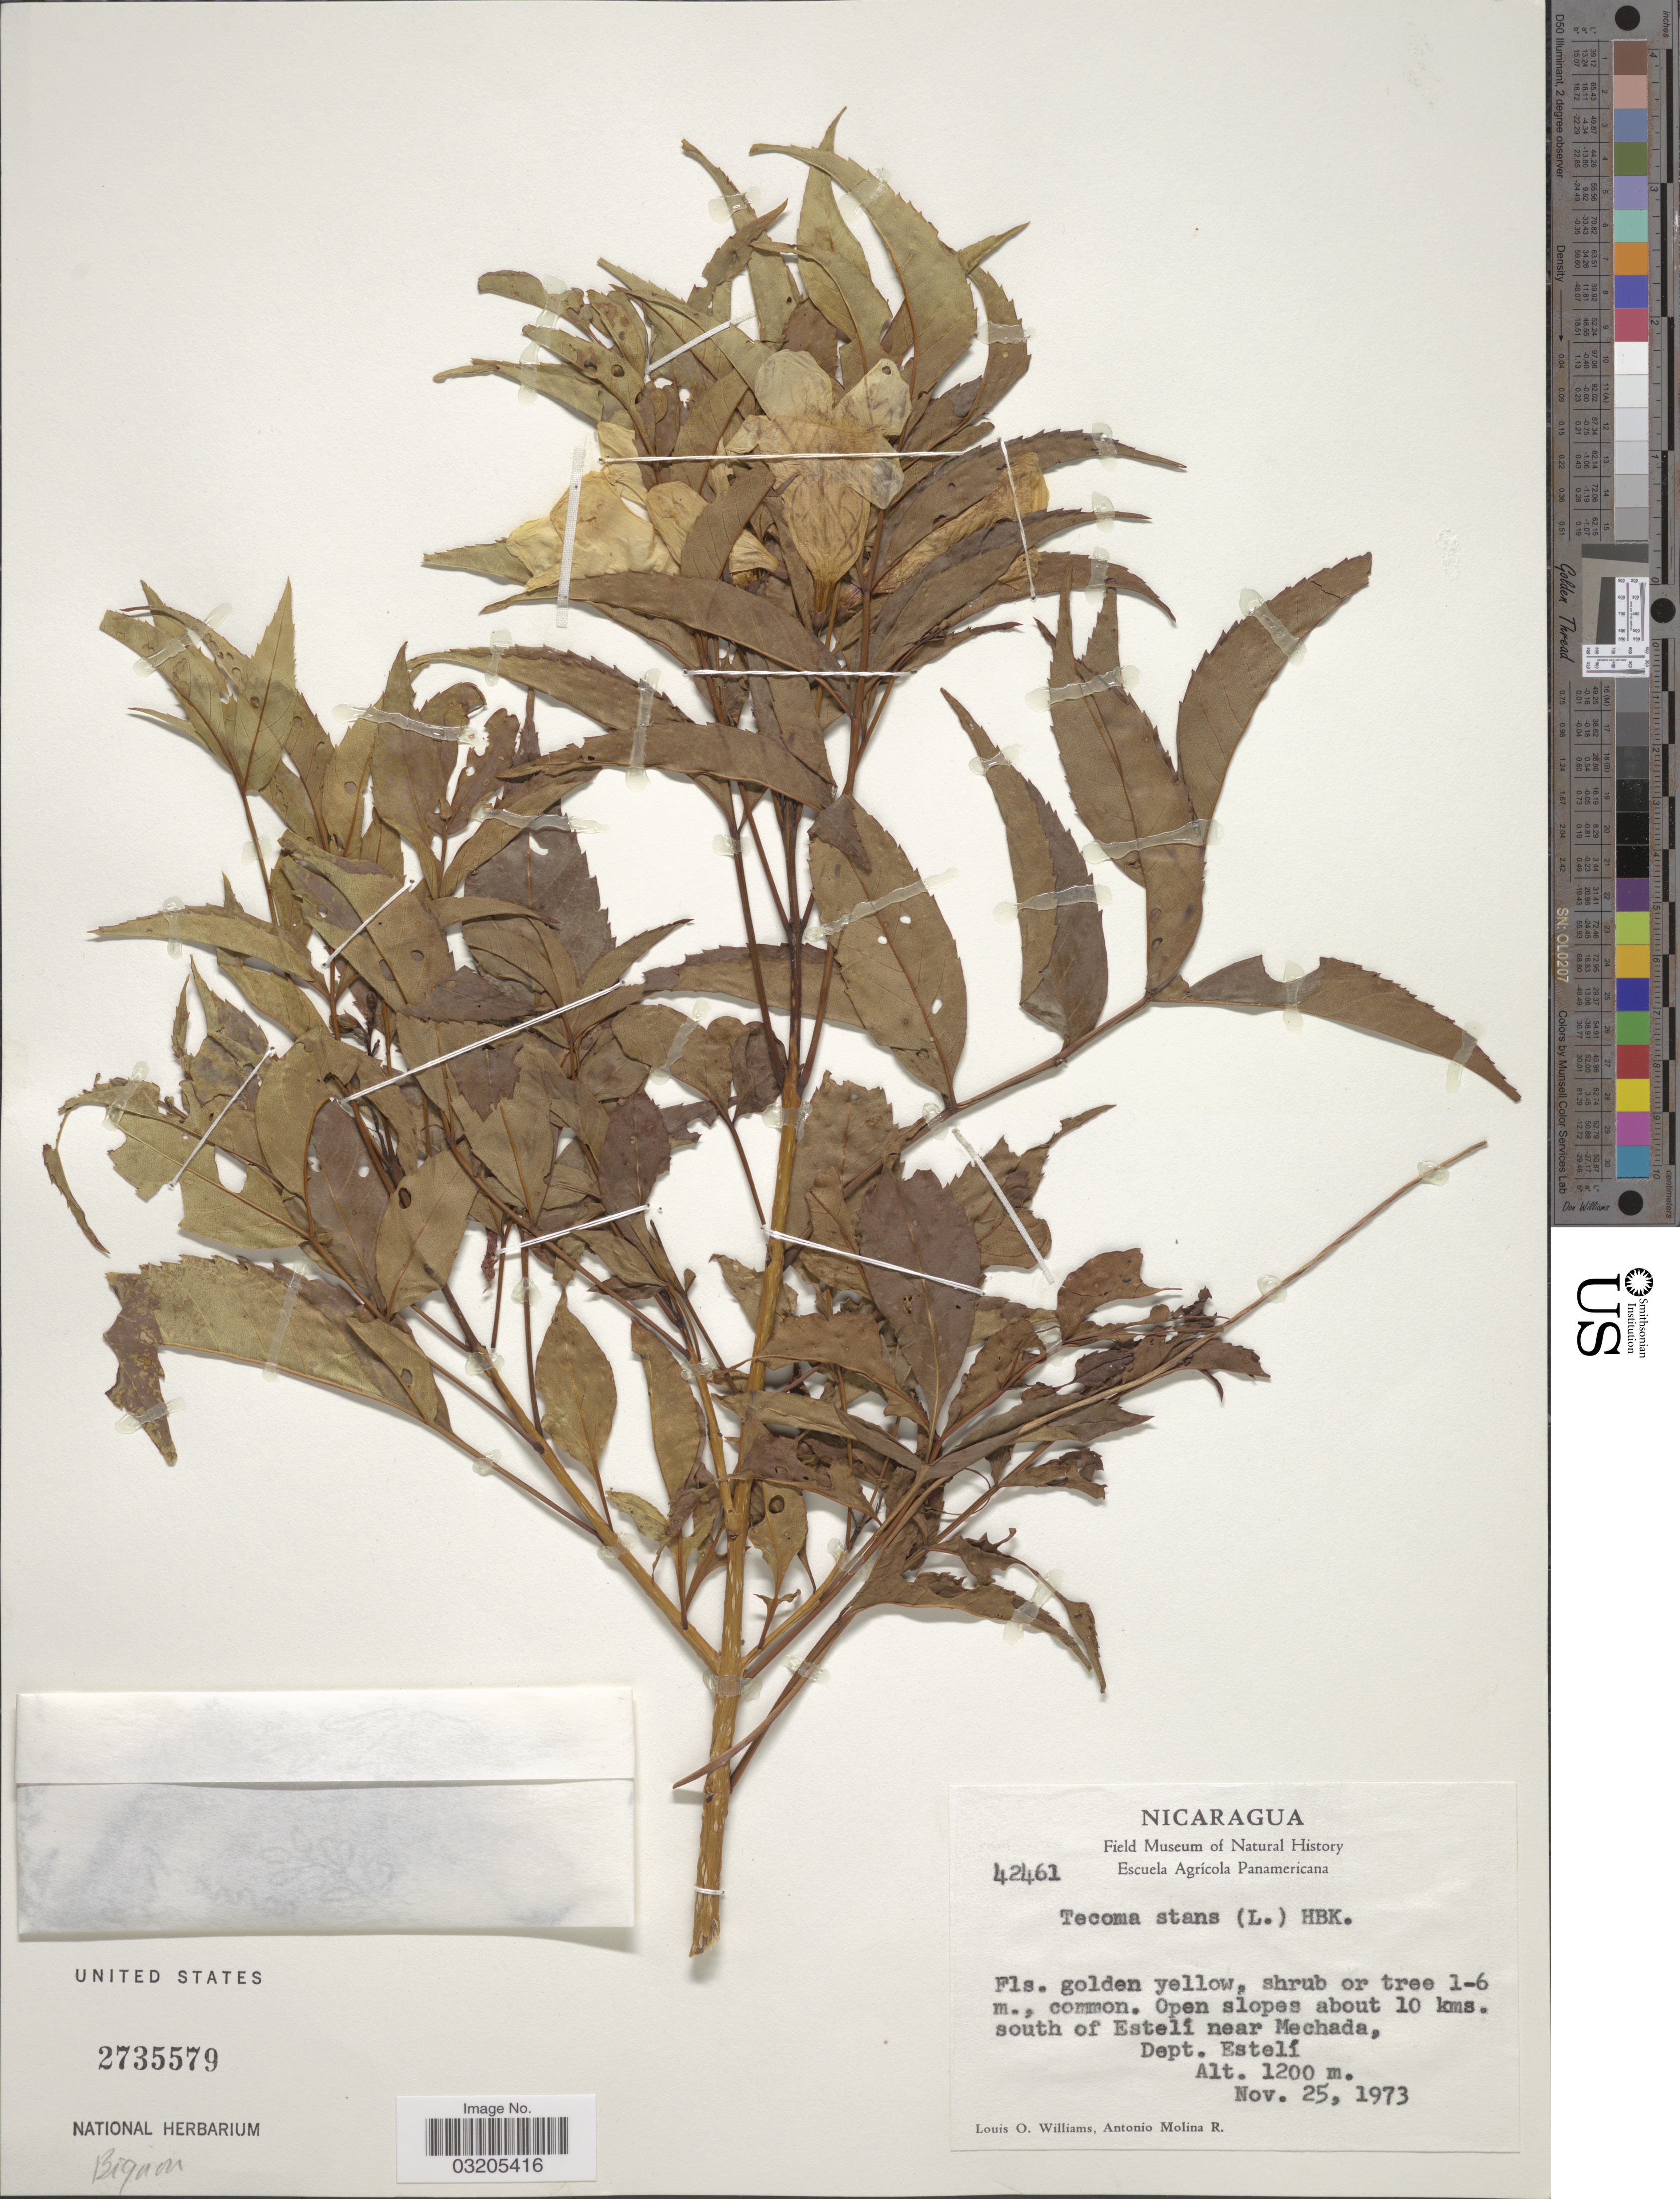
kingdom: Plantae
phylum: Tracheophyta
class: Magnoliopsida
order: Lamiales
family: Bignoniaceae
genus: Tecoma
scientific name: Tecoma stans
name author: (L.) Juss. ex Kunth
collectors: L. O. Williams & A. Molina R.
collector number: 42461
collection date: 1973-11-25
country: Nicaragua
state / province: Esteli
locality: Open slopes about 10 kms. south of Estelí near Mechada, Dept. Estelí.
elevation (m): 1200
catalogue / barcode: US 2735579